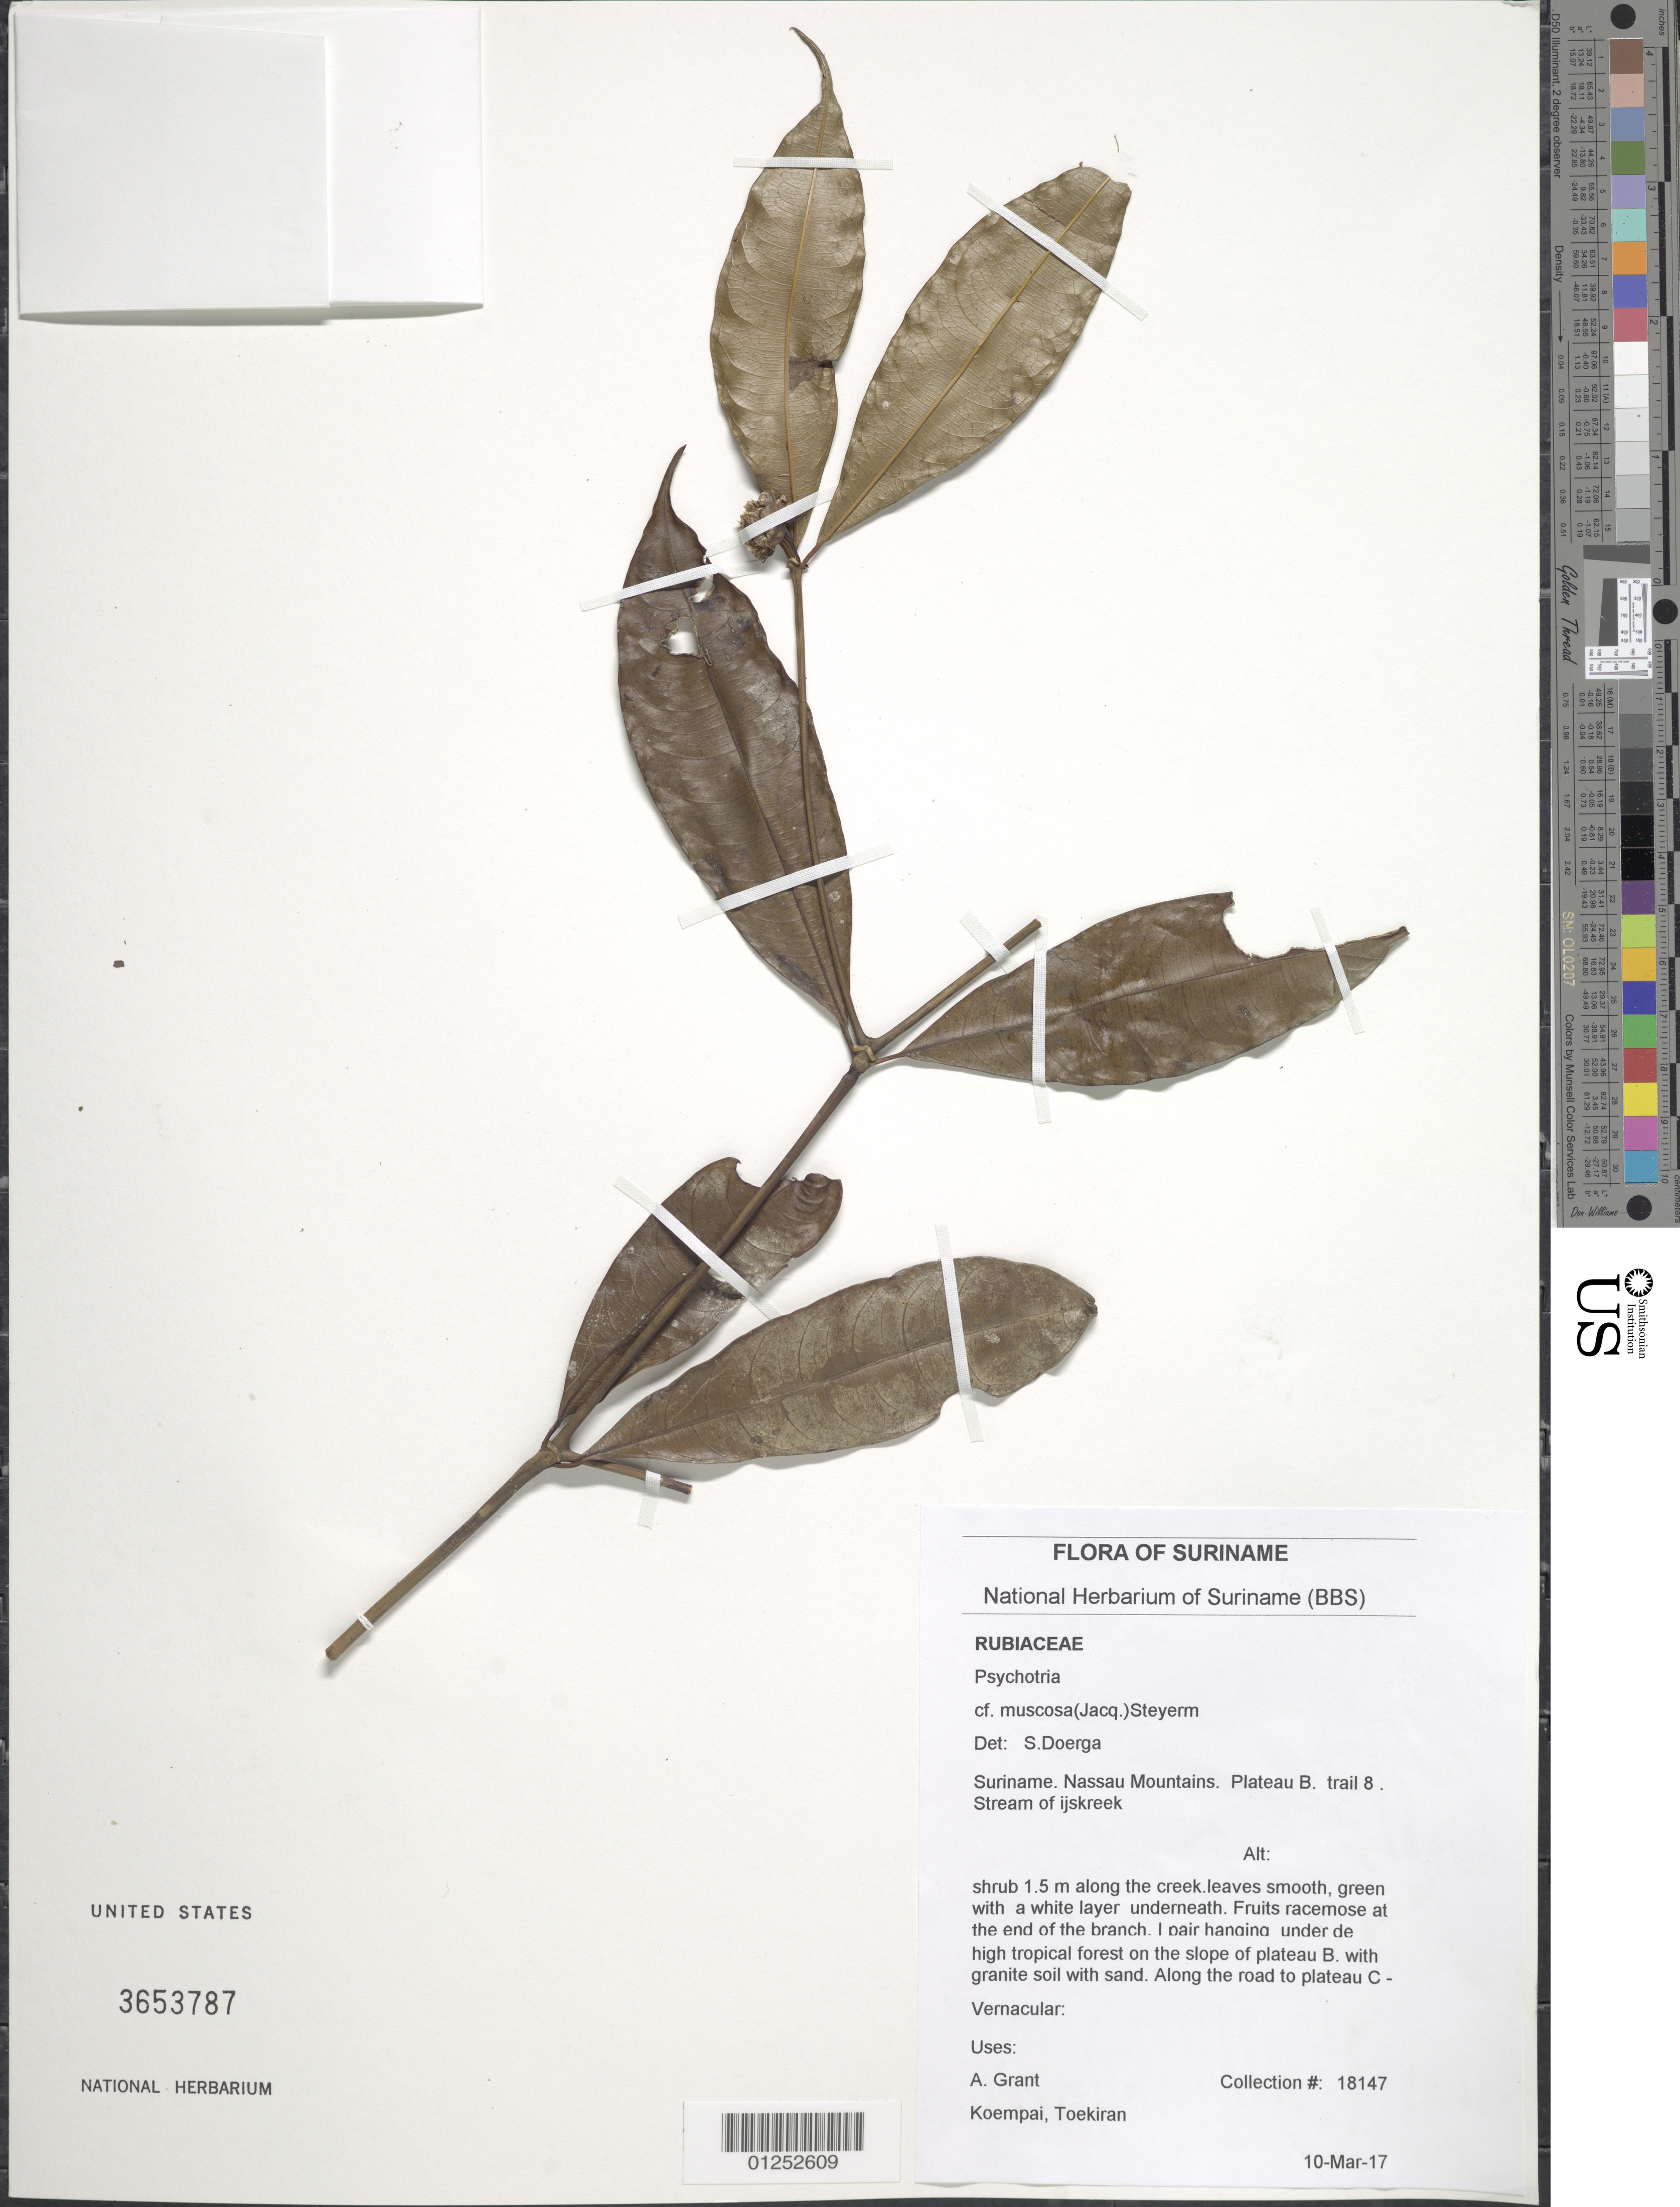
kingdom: Plantae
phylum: Tracheophyta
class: Magnoliopsida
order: Gentianales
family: Rubiaceae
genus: Palicourea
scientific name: Palicourea muscosa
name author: (Jacq.) Delprete & J.H. Kirkbr.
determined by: Kirkbride, J. H., Jr.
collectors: A. Grant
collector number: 18147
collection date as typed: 10-Mar-17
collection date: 2010-03-17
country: Suriname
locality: Nassau Mountains. Plateau B, trail 8. Stream of ijskree. Along the road to plateau C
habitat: High tropical forest on the slope of plateau B, iwth granite soil with sand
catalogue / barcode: US 3653787